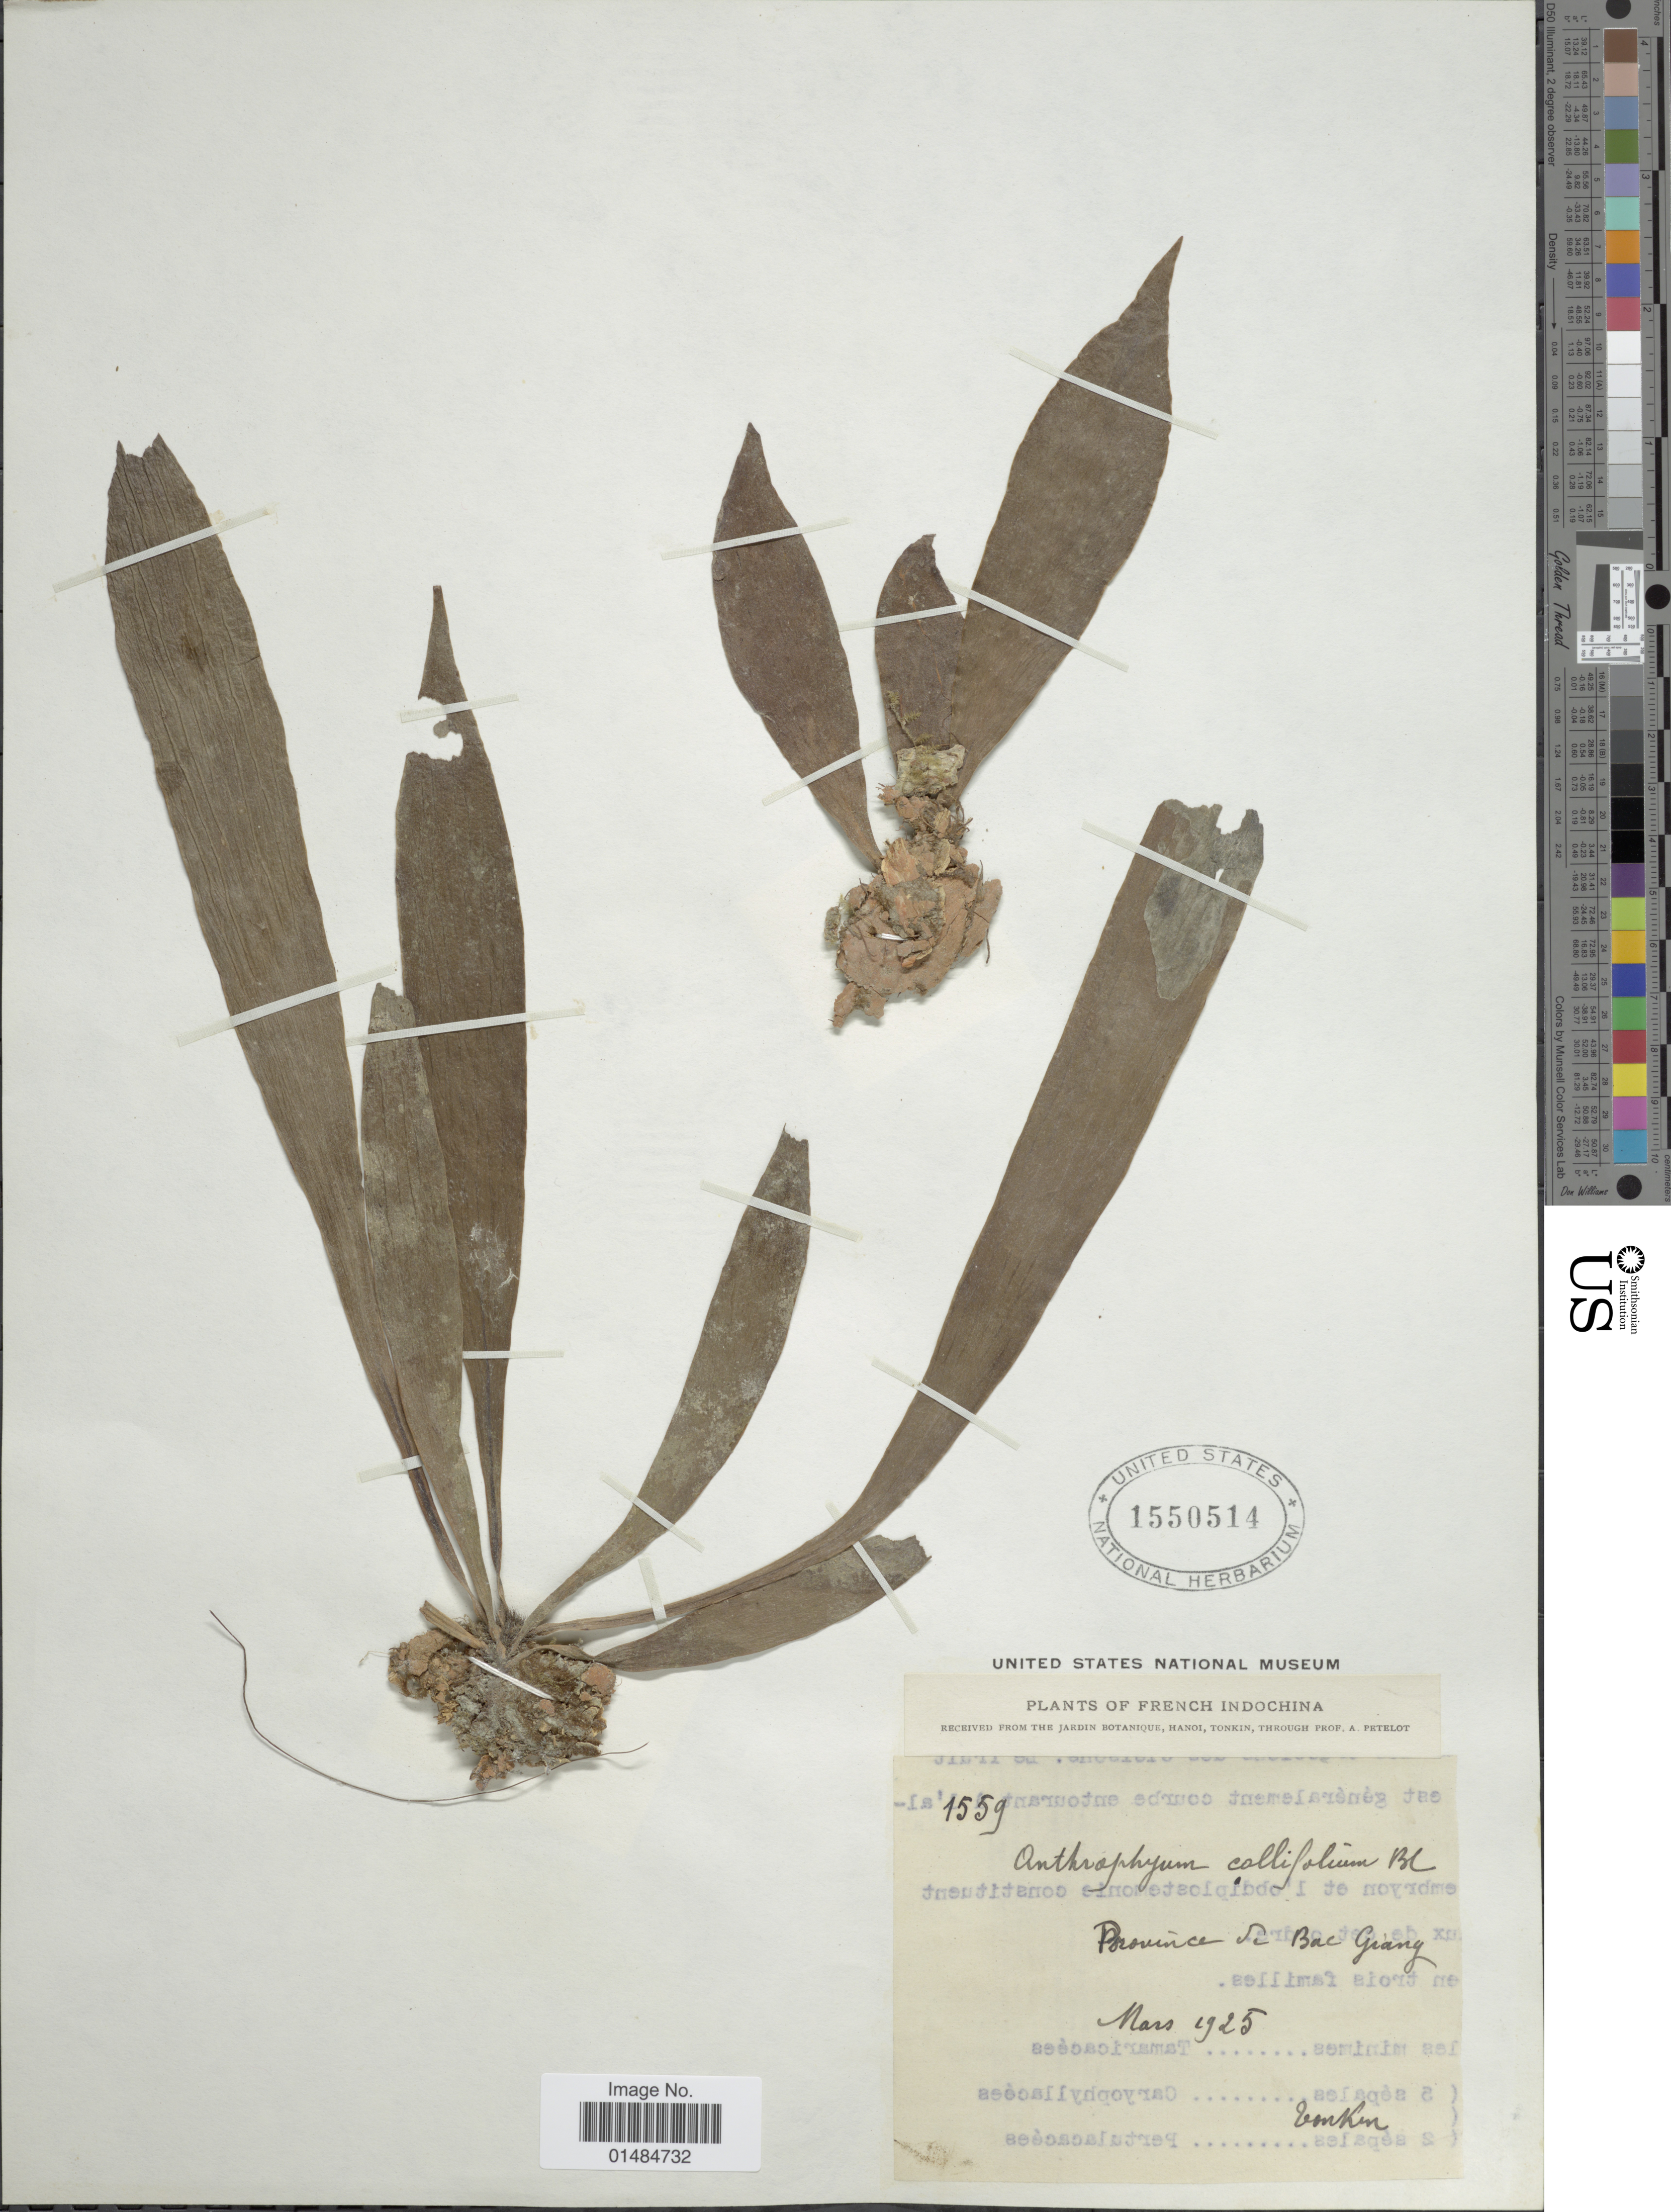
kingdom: Plantae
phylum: Tracheophyta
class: Polypodiopsida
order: Polypodiales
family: Pteridaceae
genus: Antrophyum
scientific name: Antrophyum callifolium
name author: Blume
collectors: Vonkin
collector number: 1559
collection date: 1925-03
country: Indonesia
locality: Province Le Bac Giang [interpreted]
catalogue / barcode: US 1550514